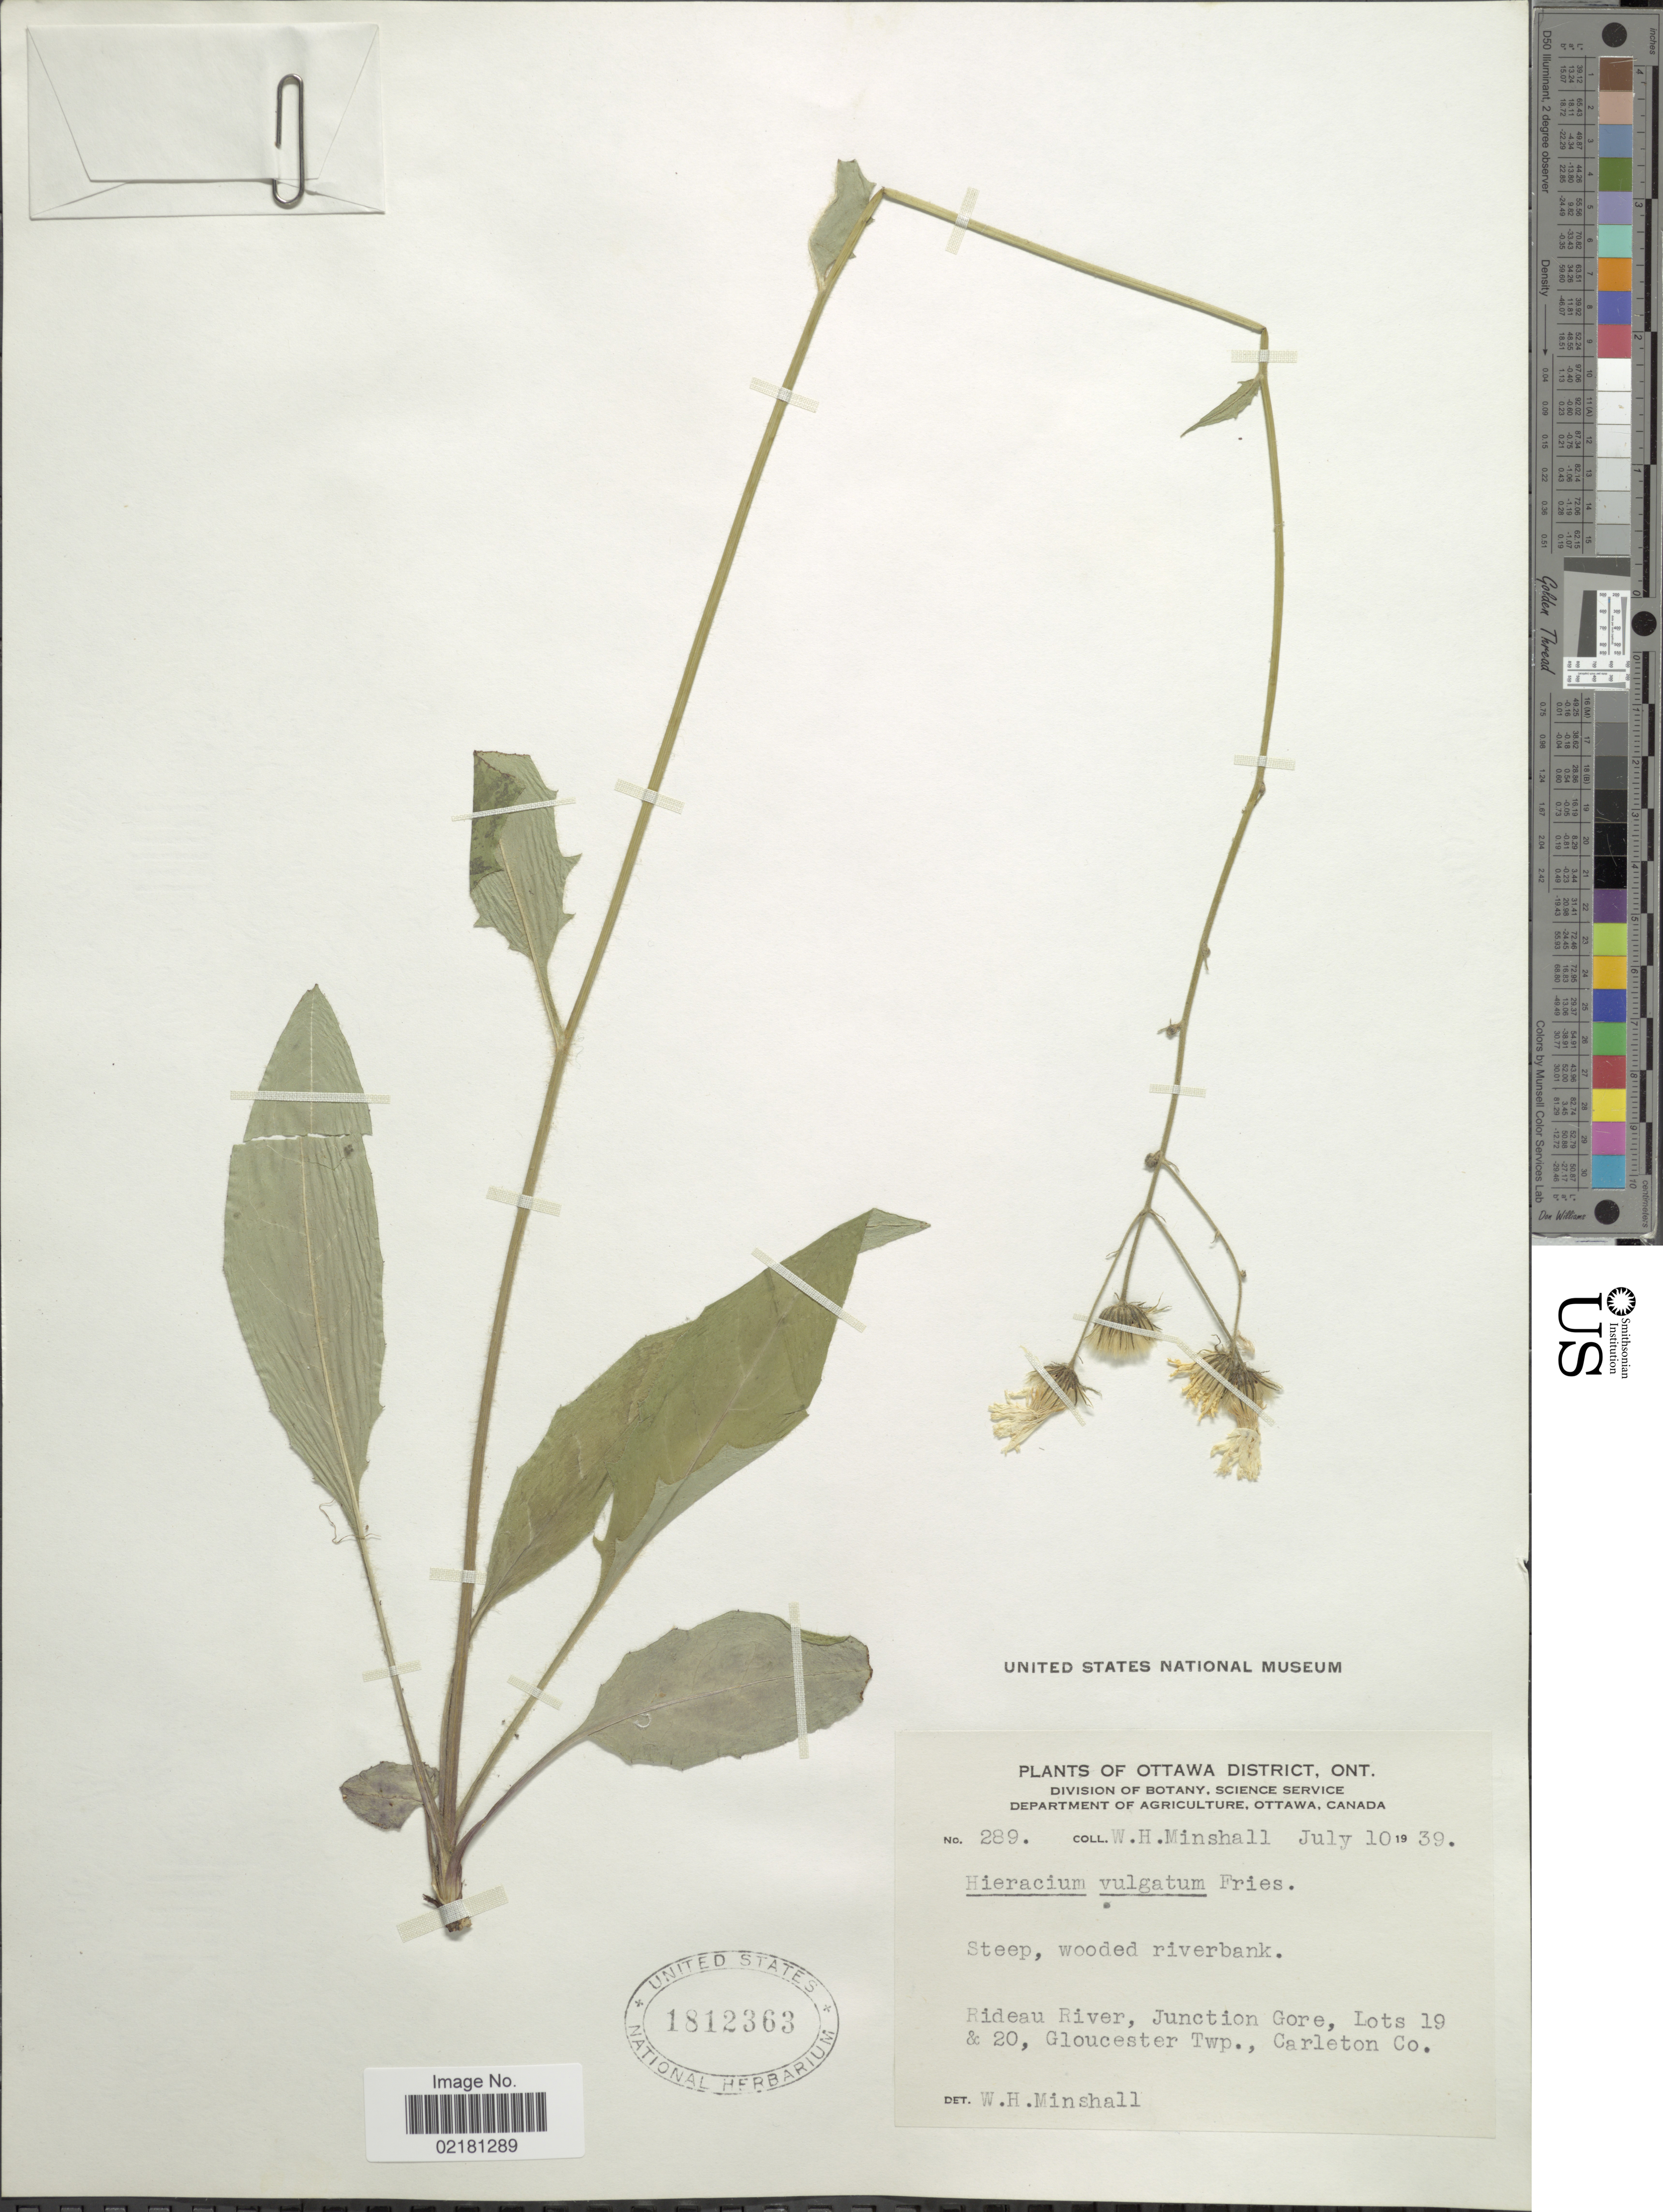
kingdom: Plantae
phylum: Tracheophyta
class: Magnoliopsida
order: Asterales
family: Asteraceae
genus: Hieracium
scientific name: Hieracium lachenalii subsp. cruenifolium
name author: (Dahlst. & Lübeck) Zahn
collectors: W. Minshall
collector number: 289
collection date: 1939-07-10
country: Canada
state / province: Ontario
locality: Ottawa District, steep, wooded riverbank, Rideau River, Junction Gore, Lots 19 & 20, Gloucester Twp., Carleton Co.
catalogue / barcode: US 1812363